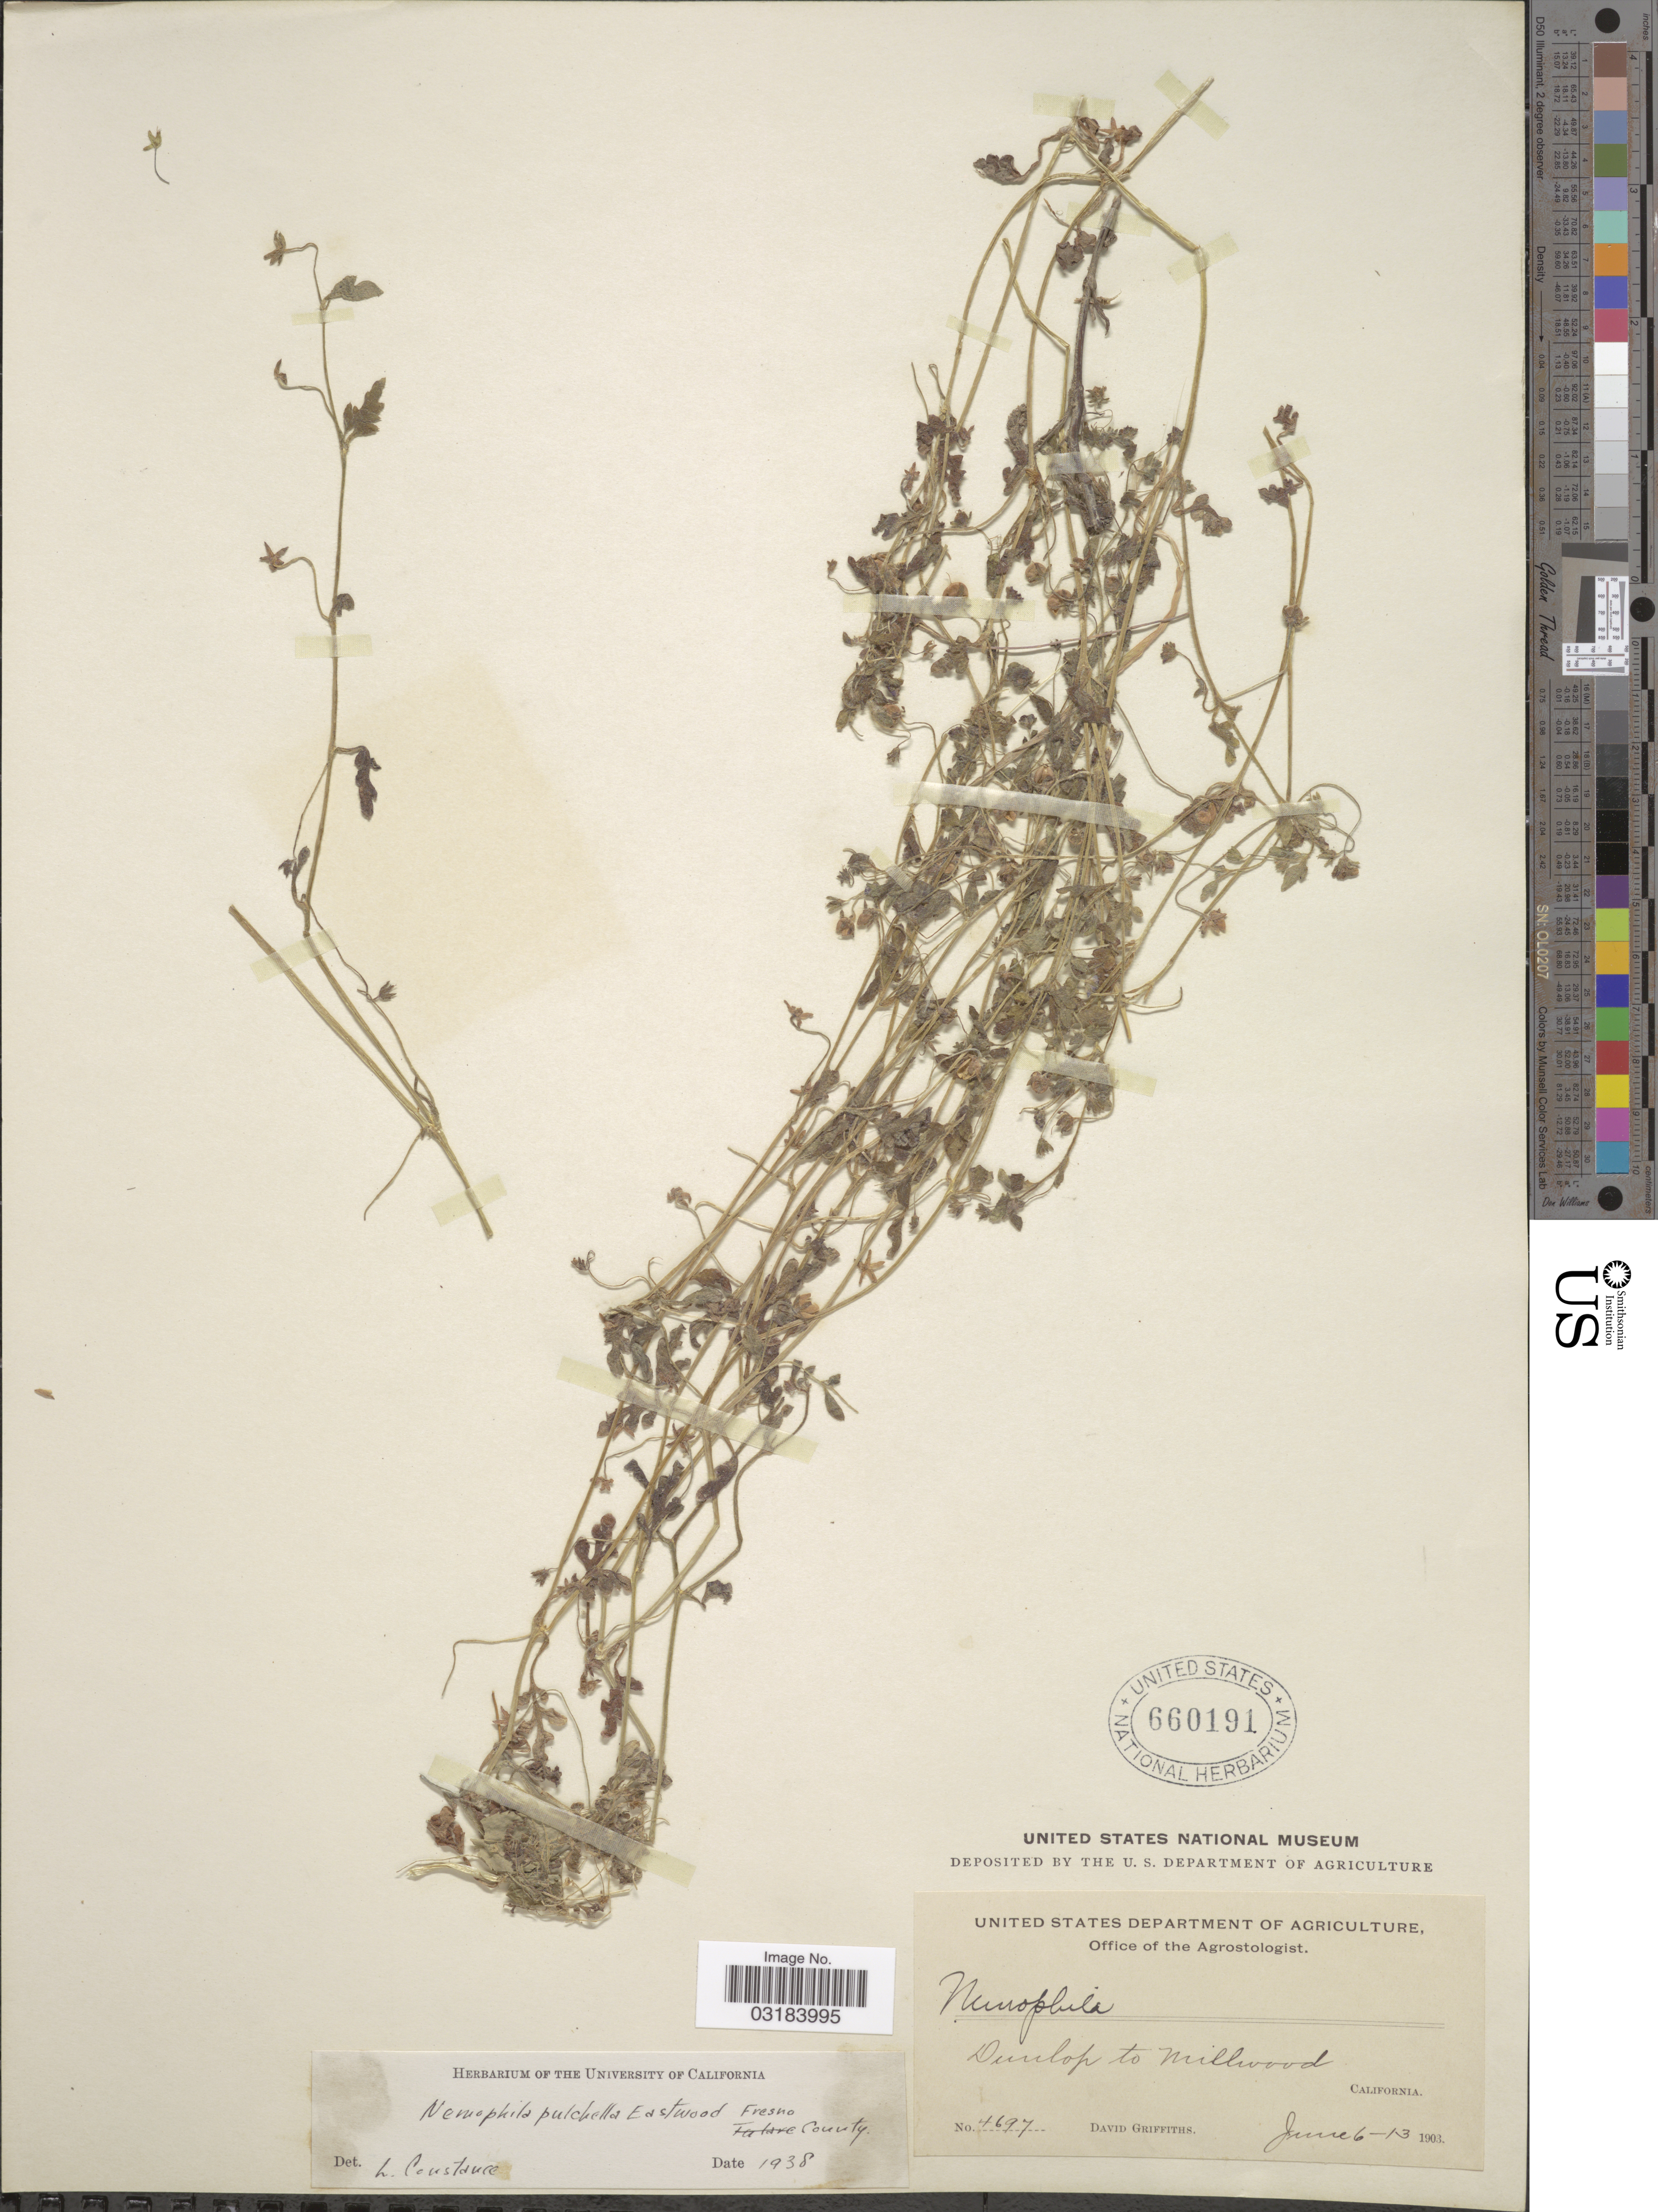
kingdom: Plantae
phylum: Tracheophyta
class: Magnoliopsida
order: Boraginales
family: Hydrophyllaceae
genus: Nemophila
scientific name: Nemophila pulchella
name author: Eastw.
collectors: D. Griffiths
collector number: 4697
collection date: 1903-06-06/1903-06-13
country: United States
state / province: California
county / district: Fresno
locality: Dunlop to Millwood.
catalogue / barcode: US 660191